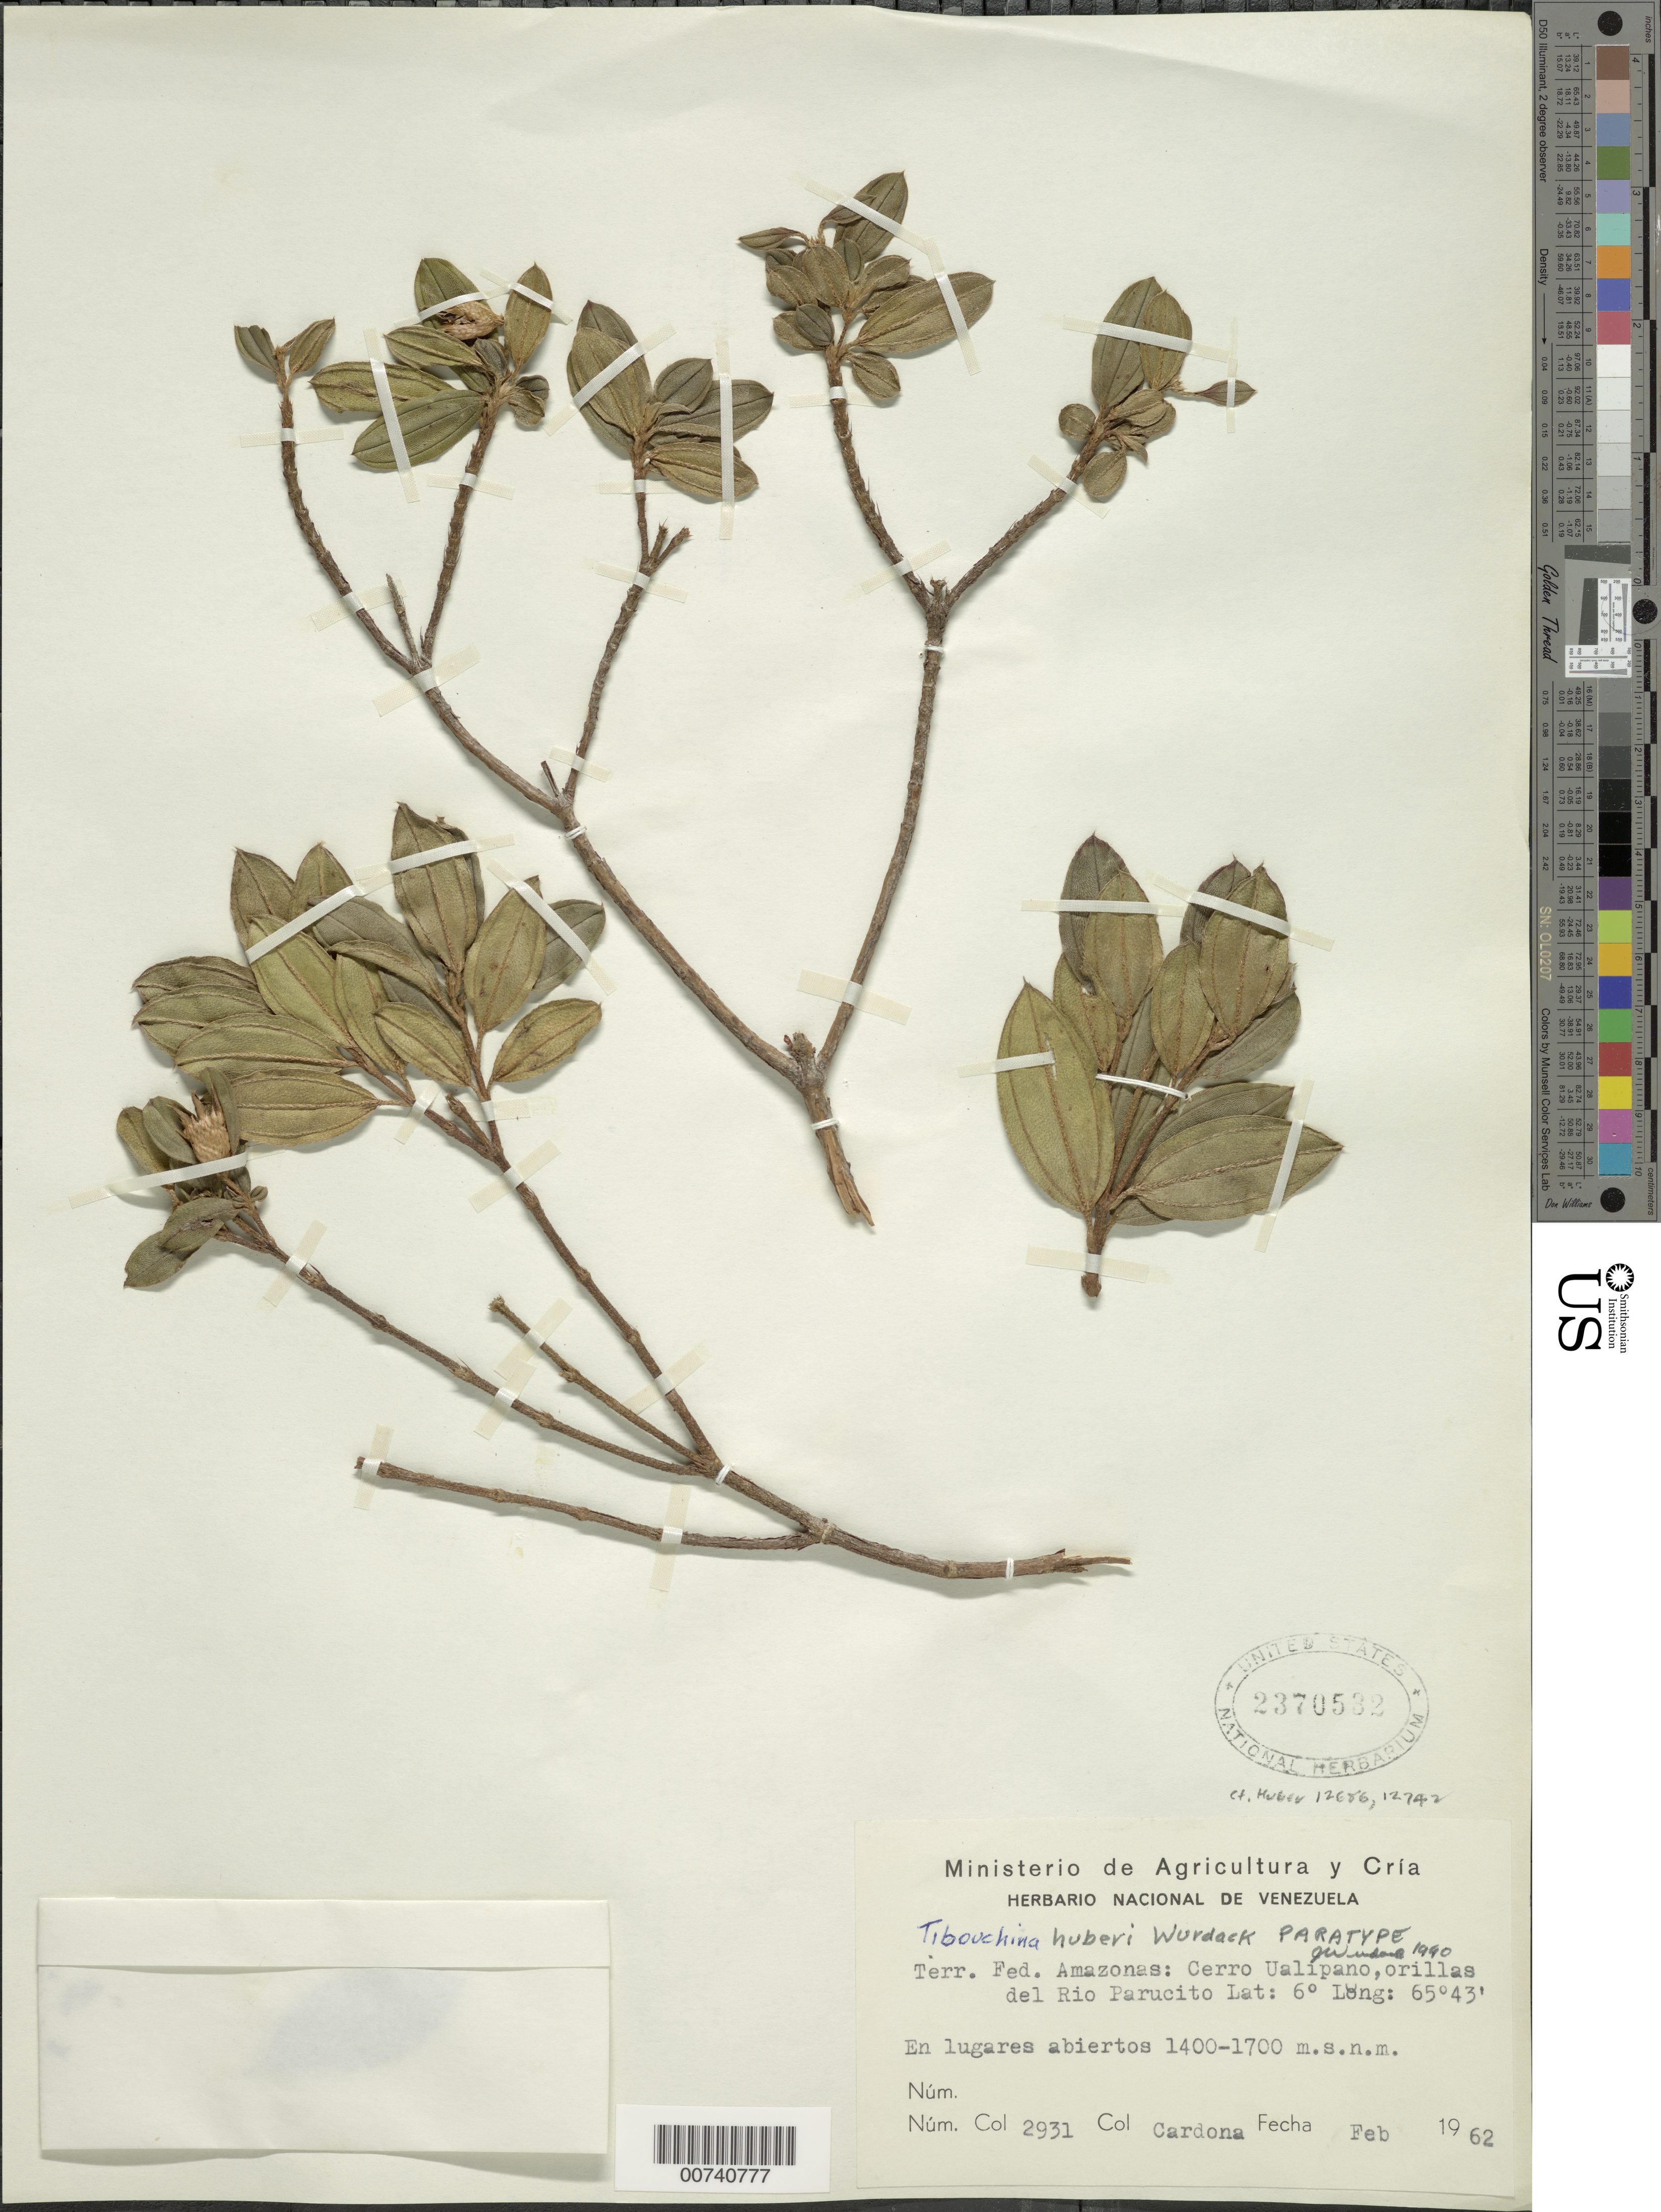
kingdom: Plantae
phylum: Tracheophyta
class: Magnoliopsida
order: Myrtales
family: Melastomataceae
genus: Tibouchina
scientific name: Tibouchina huberi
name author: Wurdack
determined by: Wurdack, John J., (US), US (UNITED STATES)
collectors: F. Cardona Puig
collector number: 2931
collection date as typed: Feb-62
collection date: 1962-02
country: Venezuela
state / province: Amazonas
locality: Cerro Ualipano, Río Parucito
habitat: Open places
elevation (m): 1400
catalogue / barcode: US 2370532